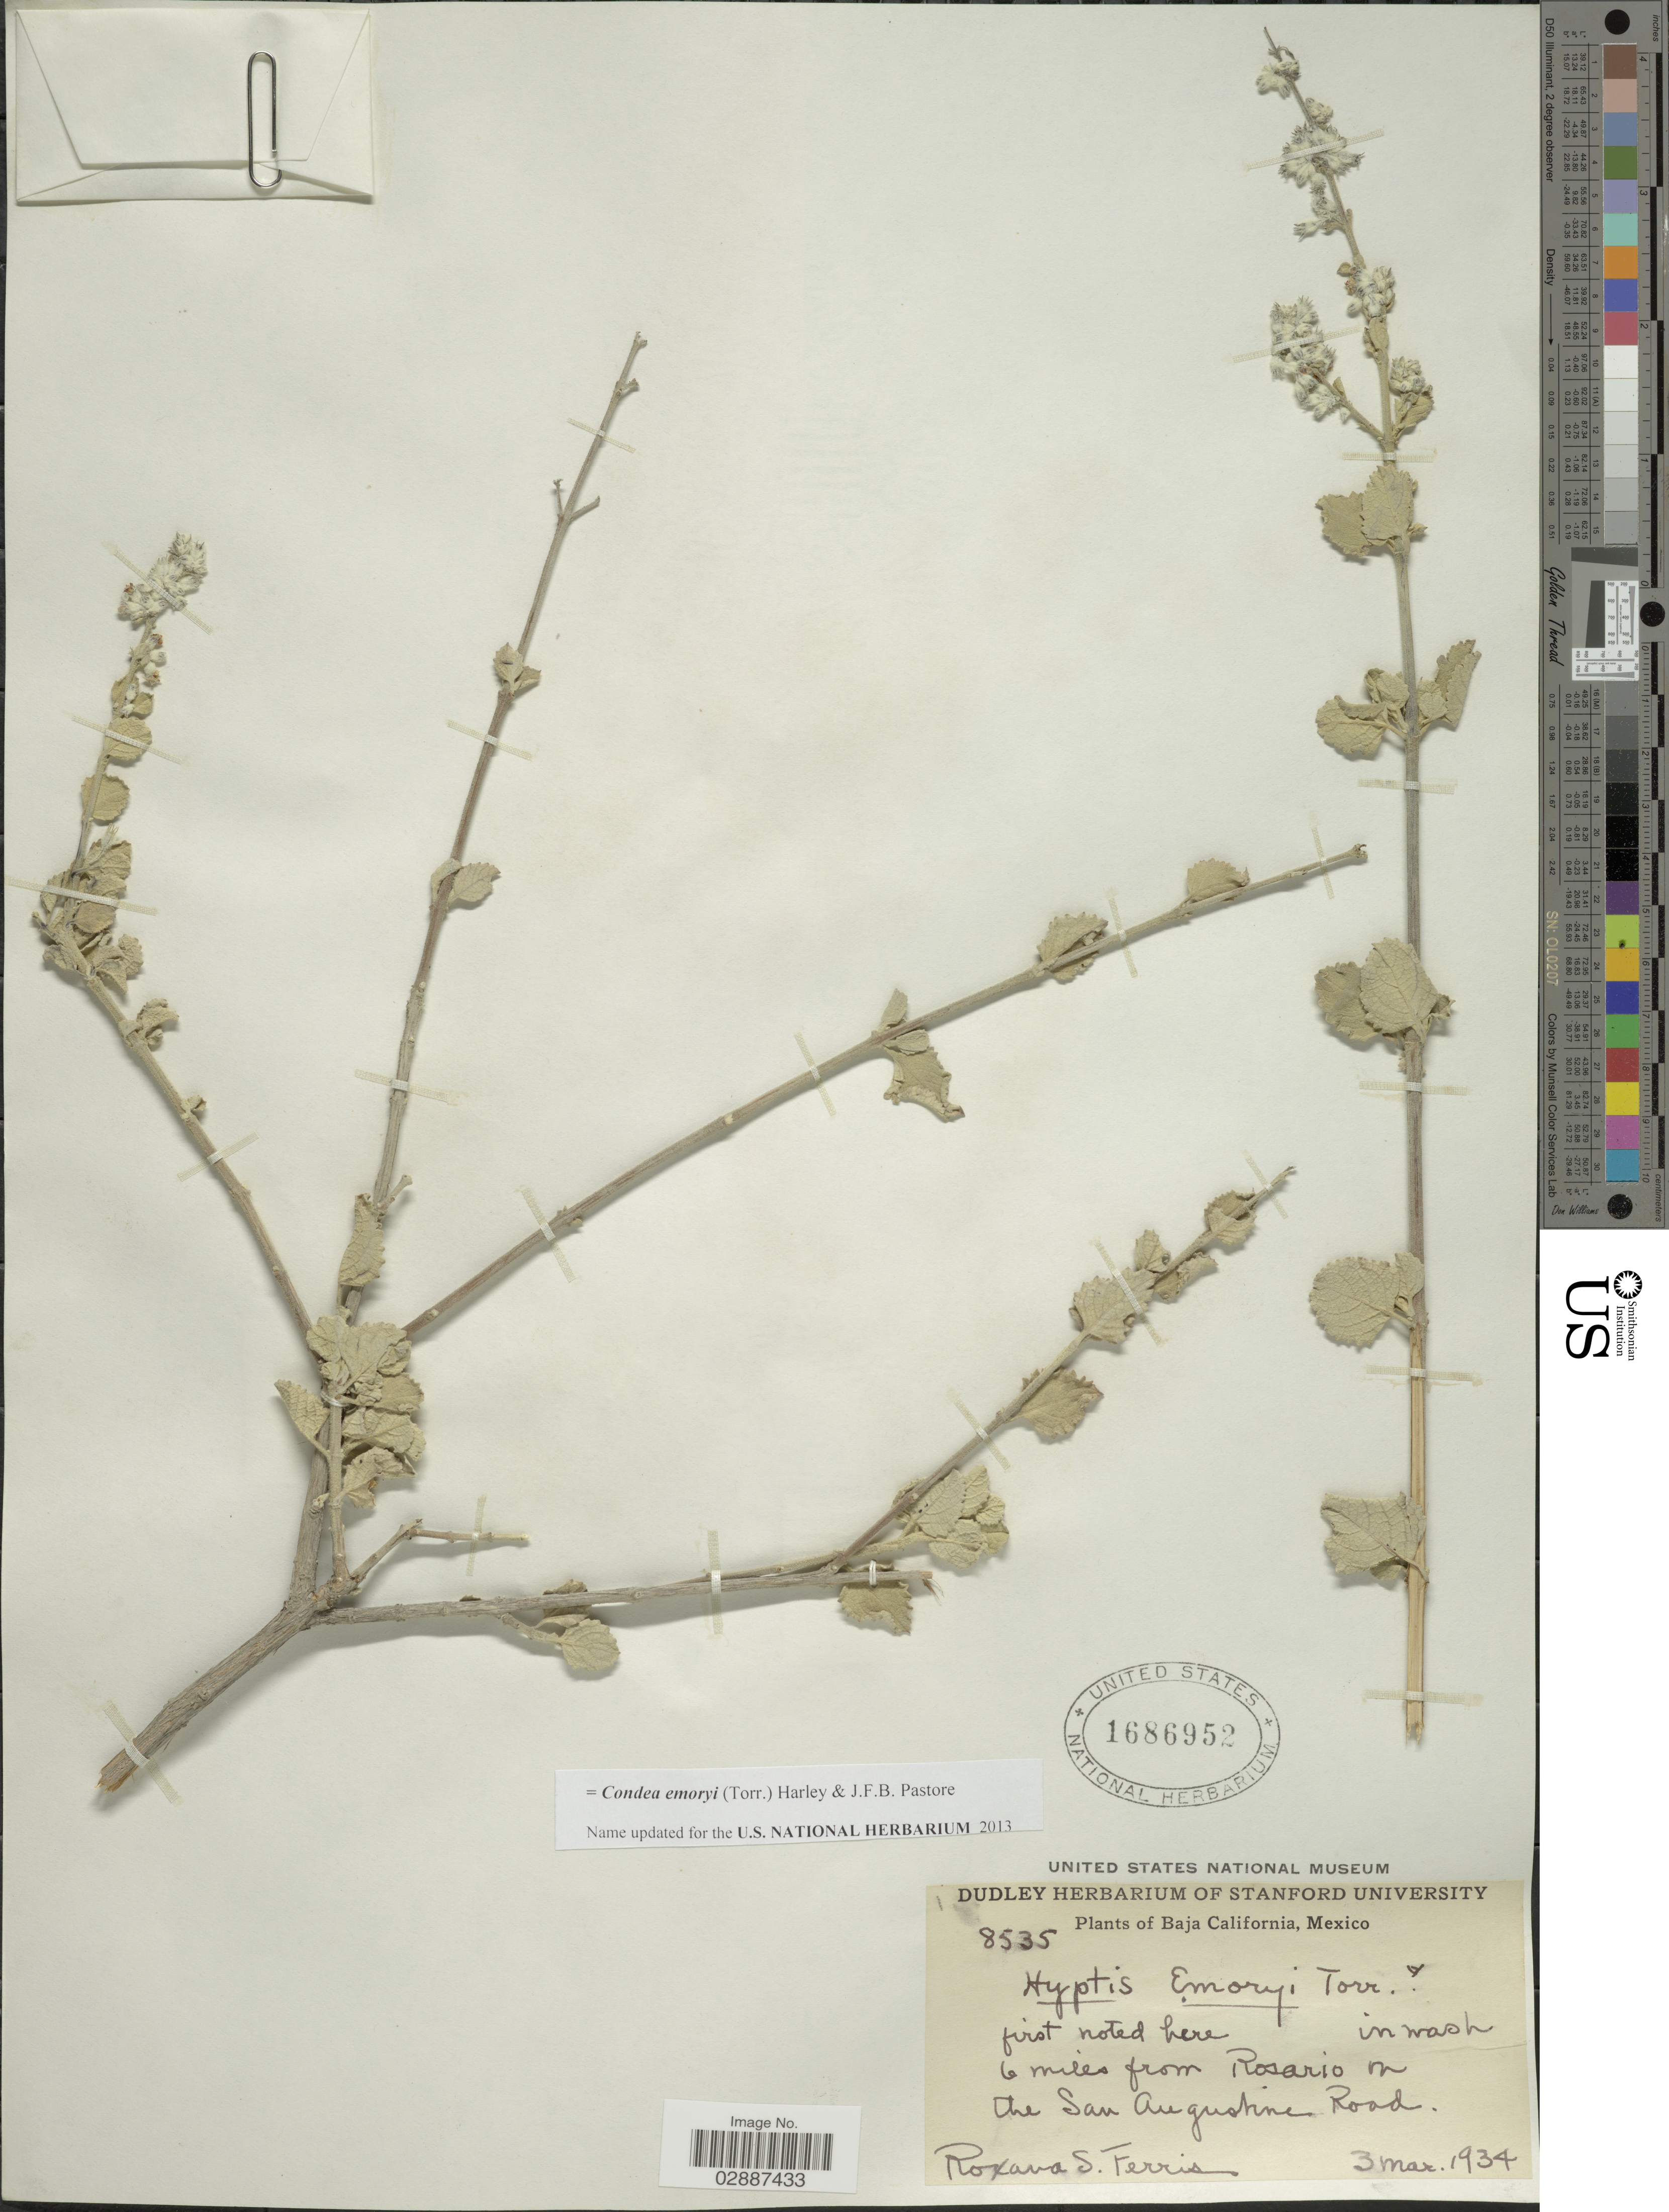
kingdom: Plantae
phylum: Tracheophyta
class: Magnoliopsida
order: Lamiales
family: Lamiaceae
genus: Condea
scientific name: Condea emoryi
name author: (Torr.) Harley & J.F.B. Pastore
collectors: R. S. Ferris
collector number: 8535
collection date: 1934-03-03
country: Mexico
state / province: Baja California Norte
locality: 6 miles from Rosario on the San Augustine Road.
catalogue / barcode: US 1686952